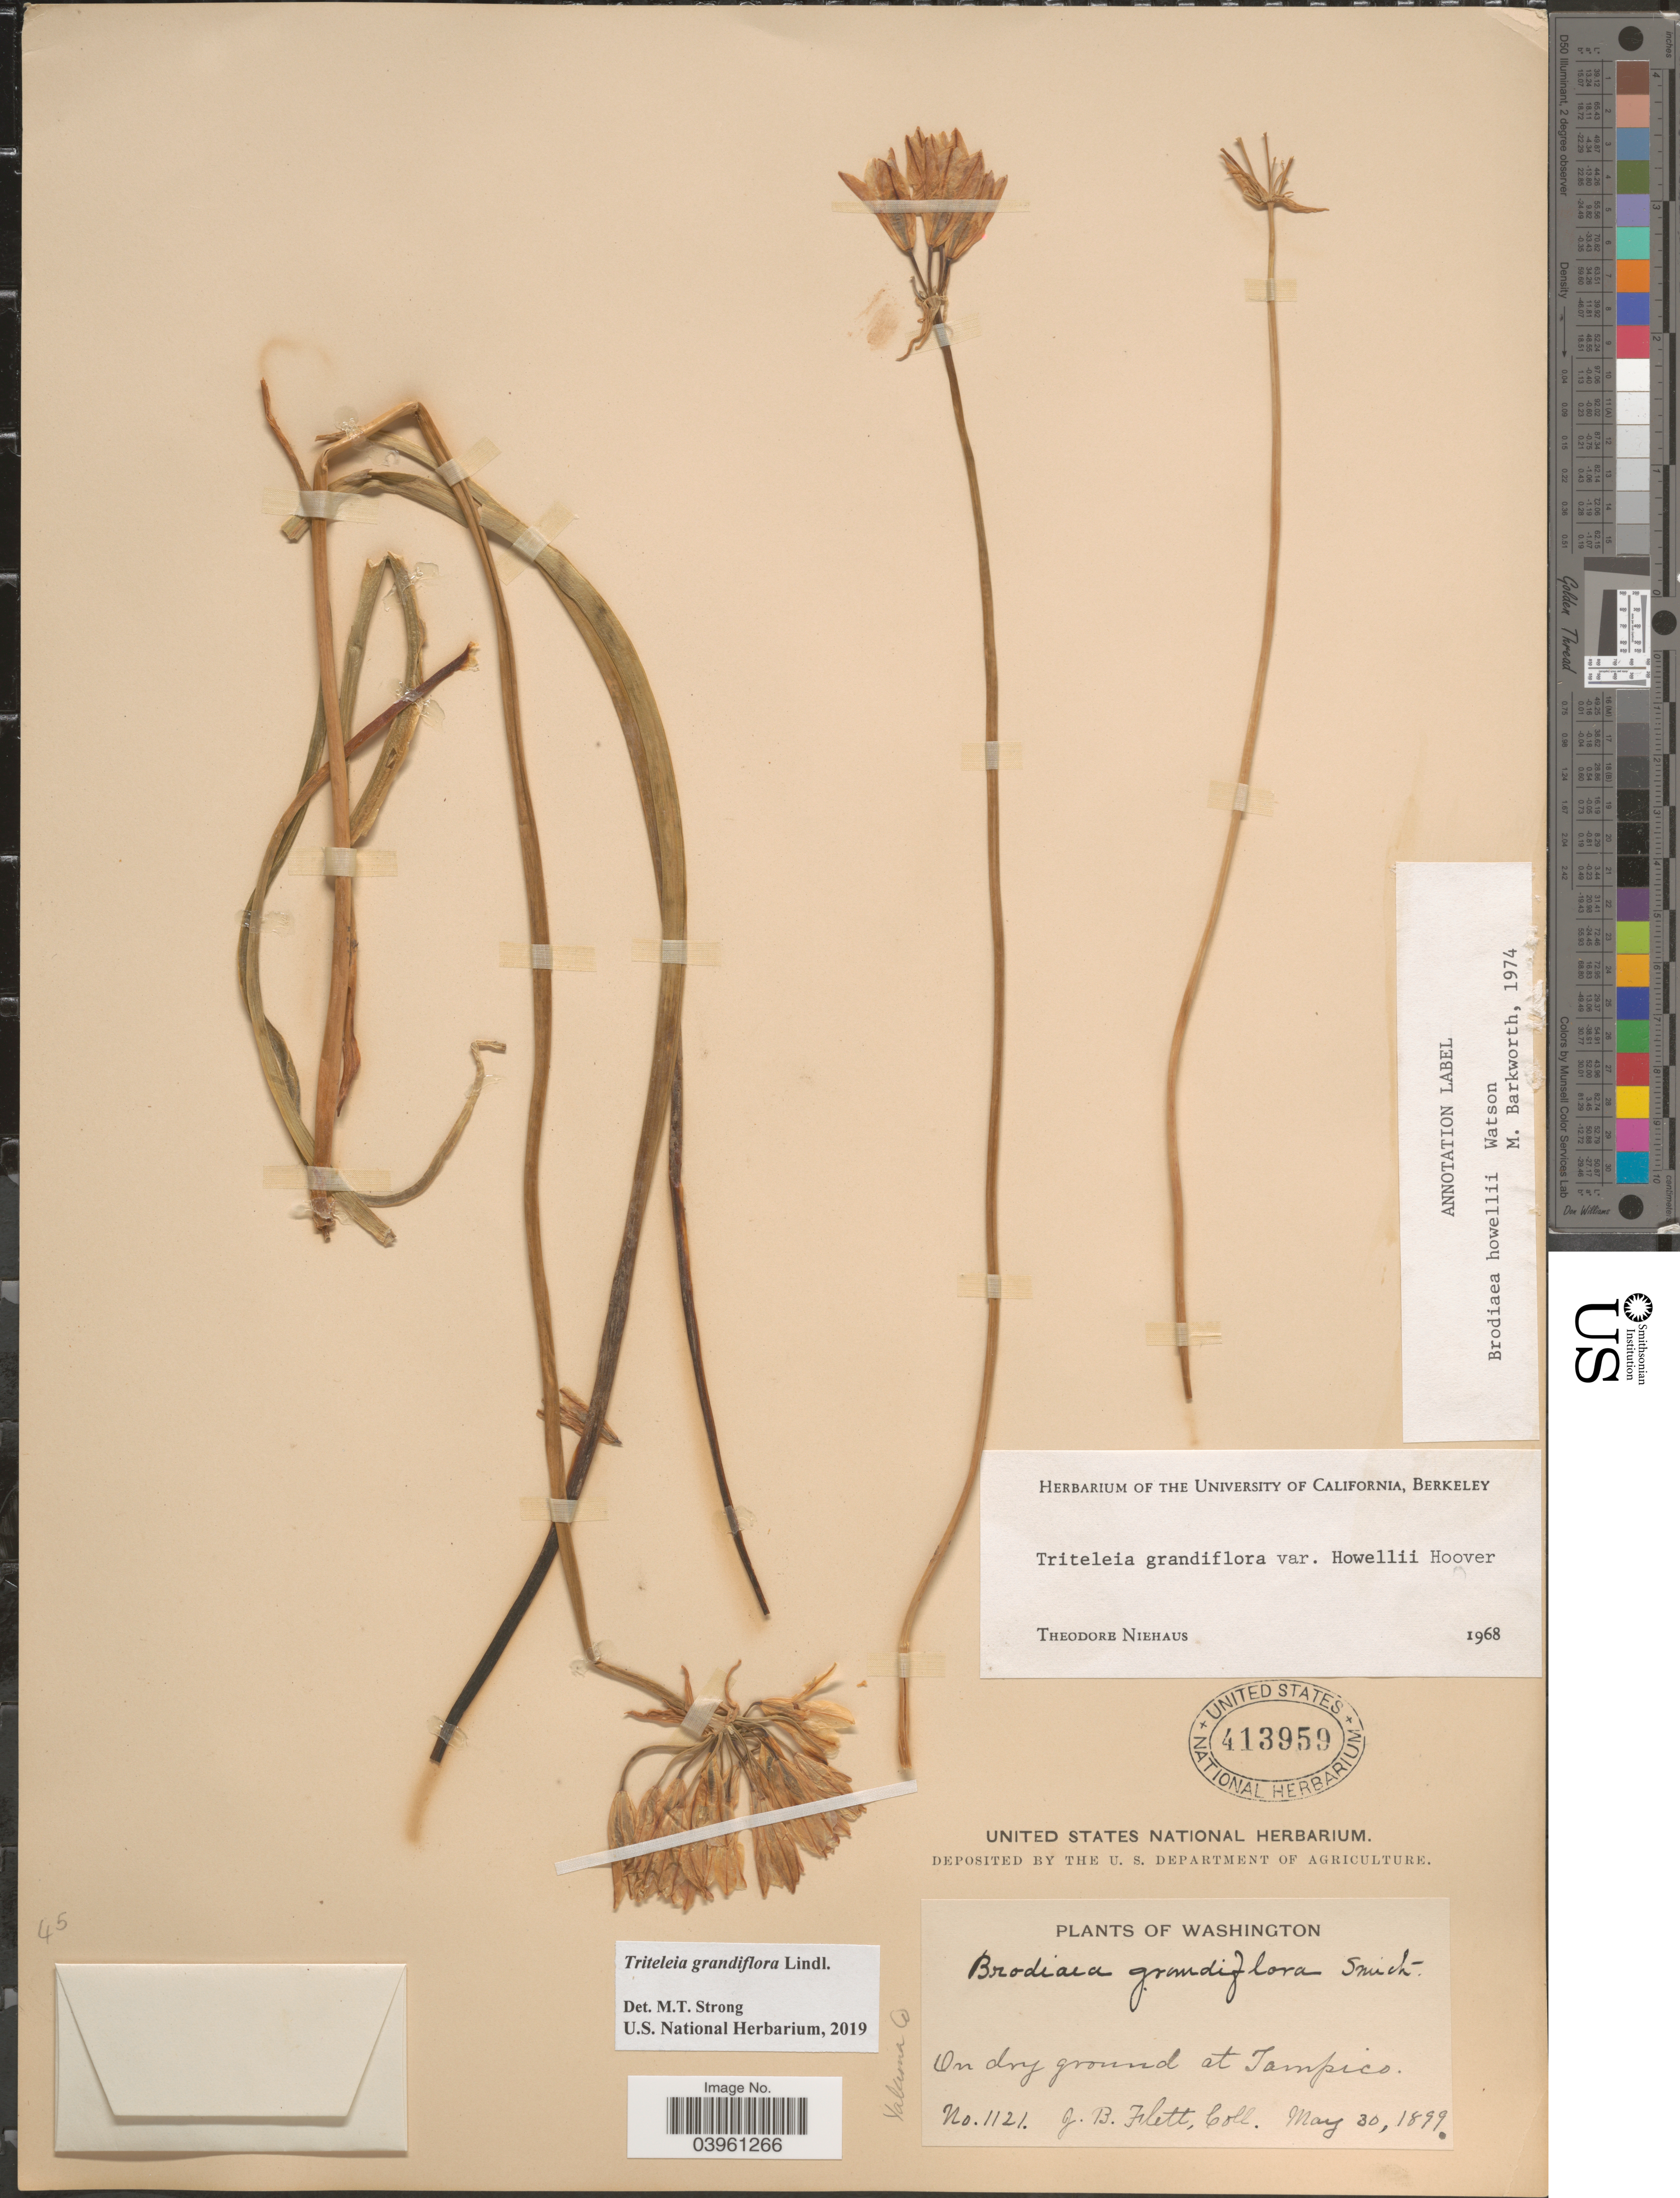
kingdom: Plantae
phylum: Tracheophyta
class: Liliopsida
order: Asparagales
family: Asparagaceae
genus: Triteleia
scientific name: Triteleia grandiflora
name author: Lindl.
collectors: J. Flett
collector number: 1121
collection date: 1899-05-30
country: United States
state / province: Washington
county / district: Yakima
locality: Yakima Co. At Tampico.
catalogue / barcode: US 413959